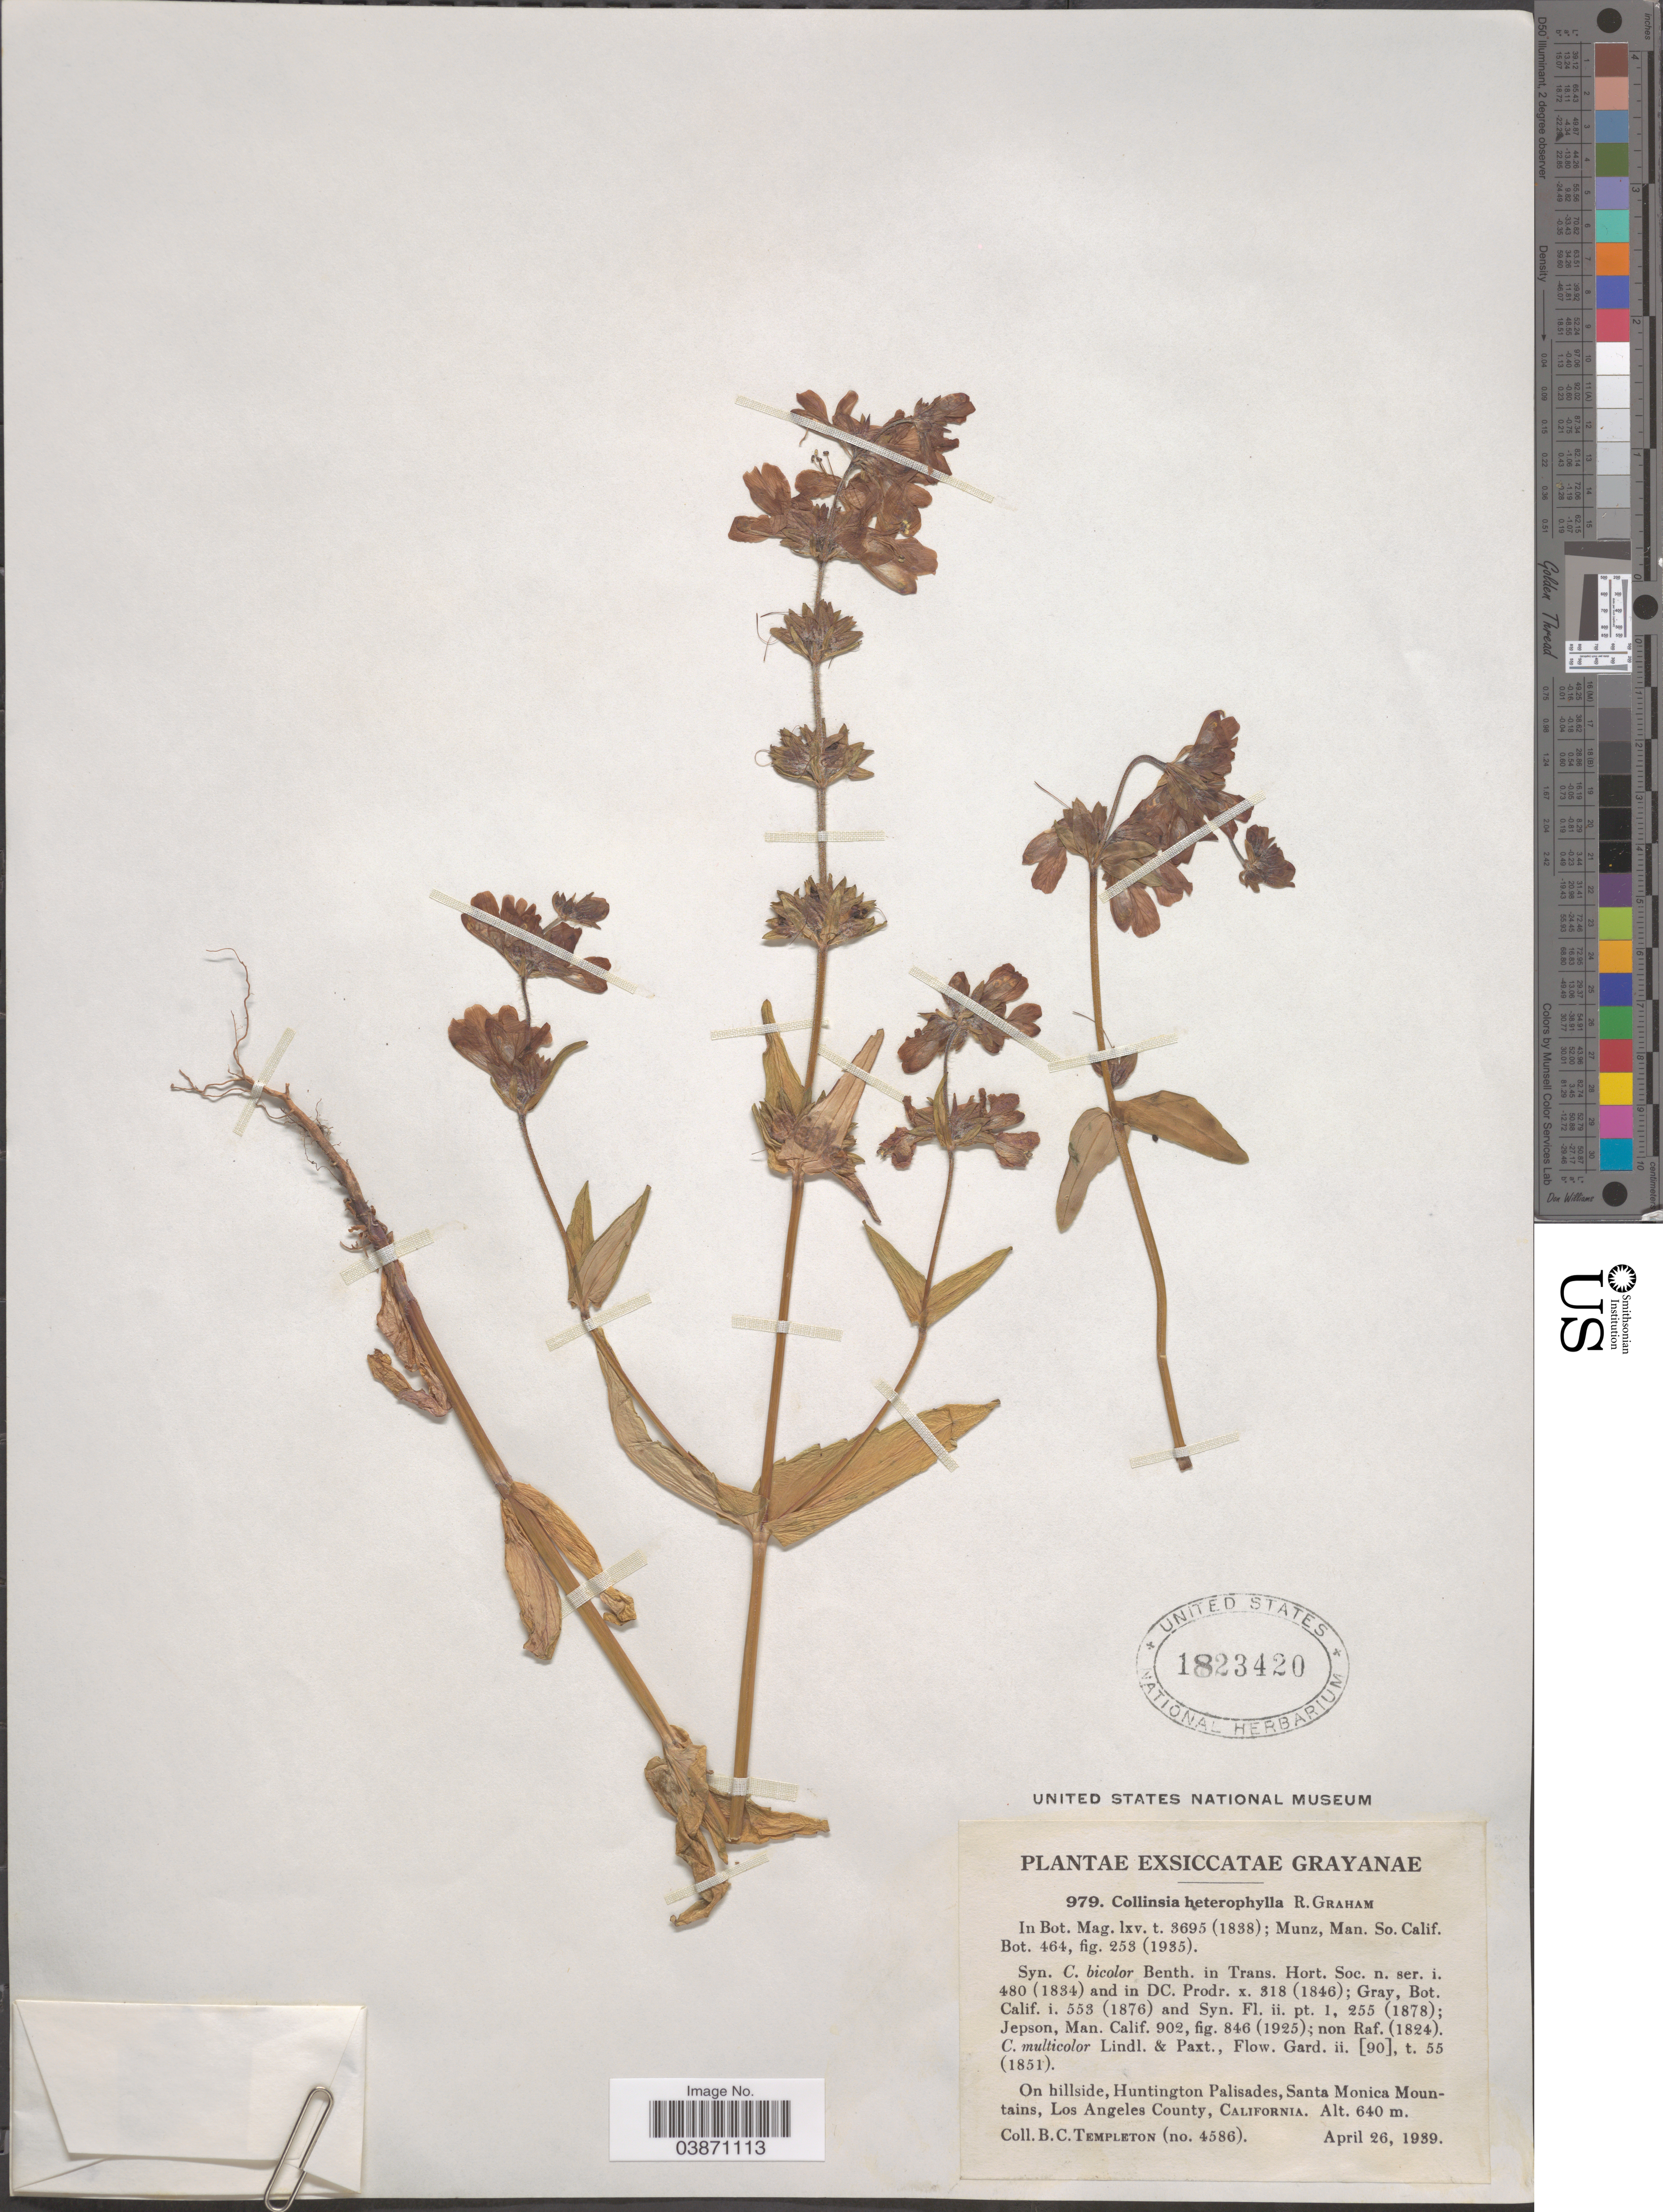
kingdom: Plantae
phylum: Tracheophyta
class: Magnoliopsida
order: Lamiales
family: Plantaginaceae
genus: Collinsia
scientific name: Collinsia heterophylla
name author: Buist ex Graham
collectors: B. Templeton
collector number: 979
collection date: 1939-04-26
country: United States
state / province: California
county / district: Los Angeles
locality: On hillside, Huntington Palisades, Santa Monica Mountains, Los Angeles County.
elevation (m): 640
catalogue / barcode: US 1823420